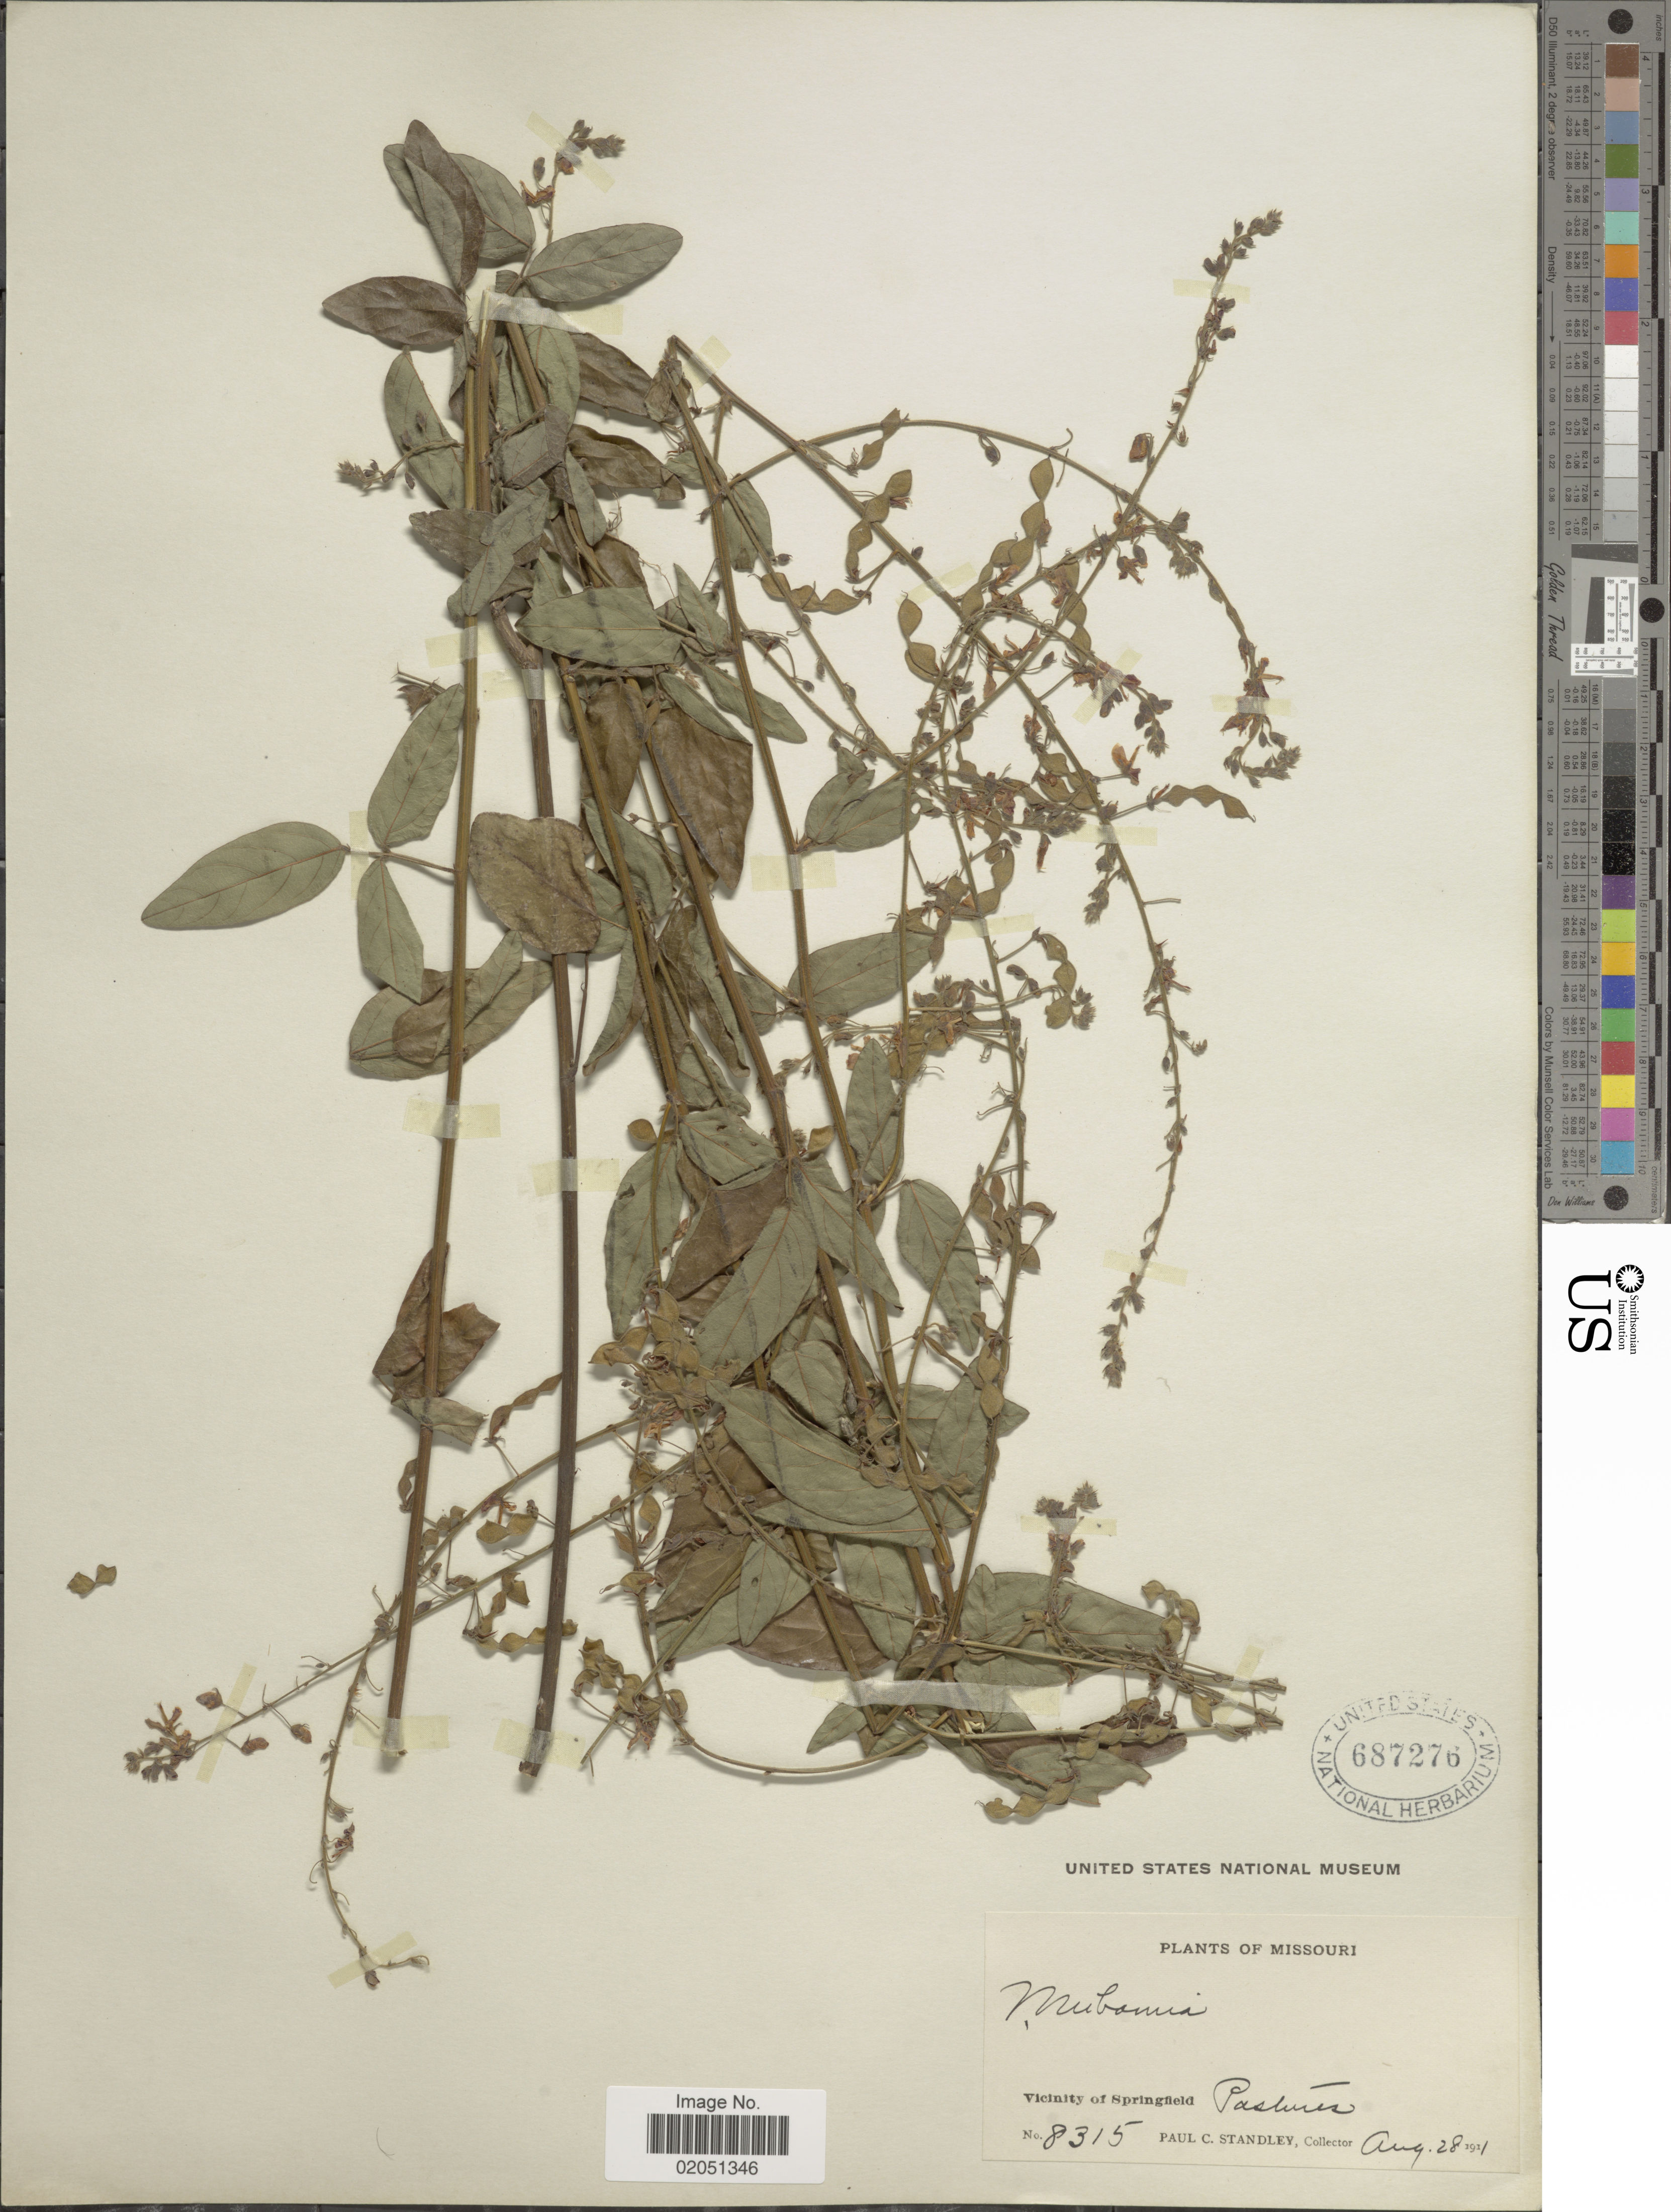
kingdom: Plantae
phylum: Tracheophyta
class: Magnoliopsida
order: Fabales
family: Fabaceae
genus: Desmodium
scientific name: Desmodium paniculatum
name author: (L.) DC.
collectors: P. C. Standley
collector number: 8315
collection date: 1911-08-28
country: United States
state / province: Missouri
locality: Vicinity of Springfield, Pastures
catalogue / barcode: US 687276